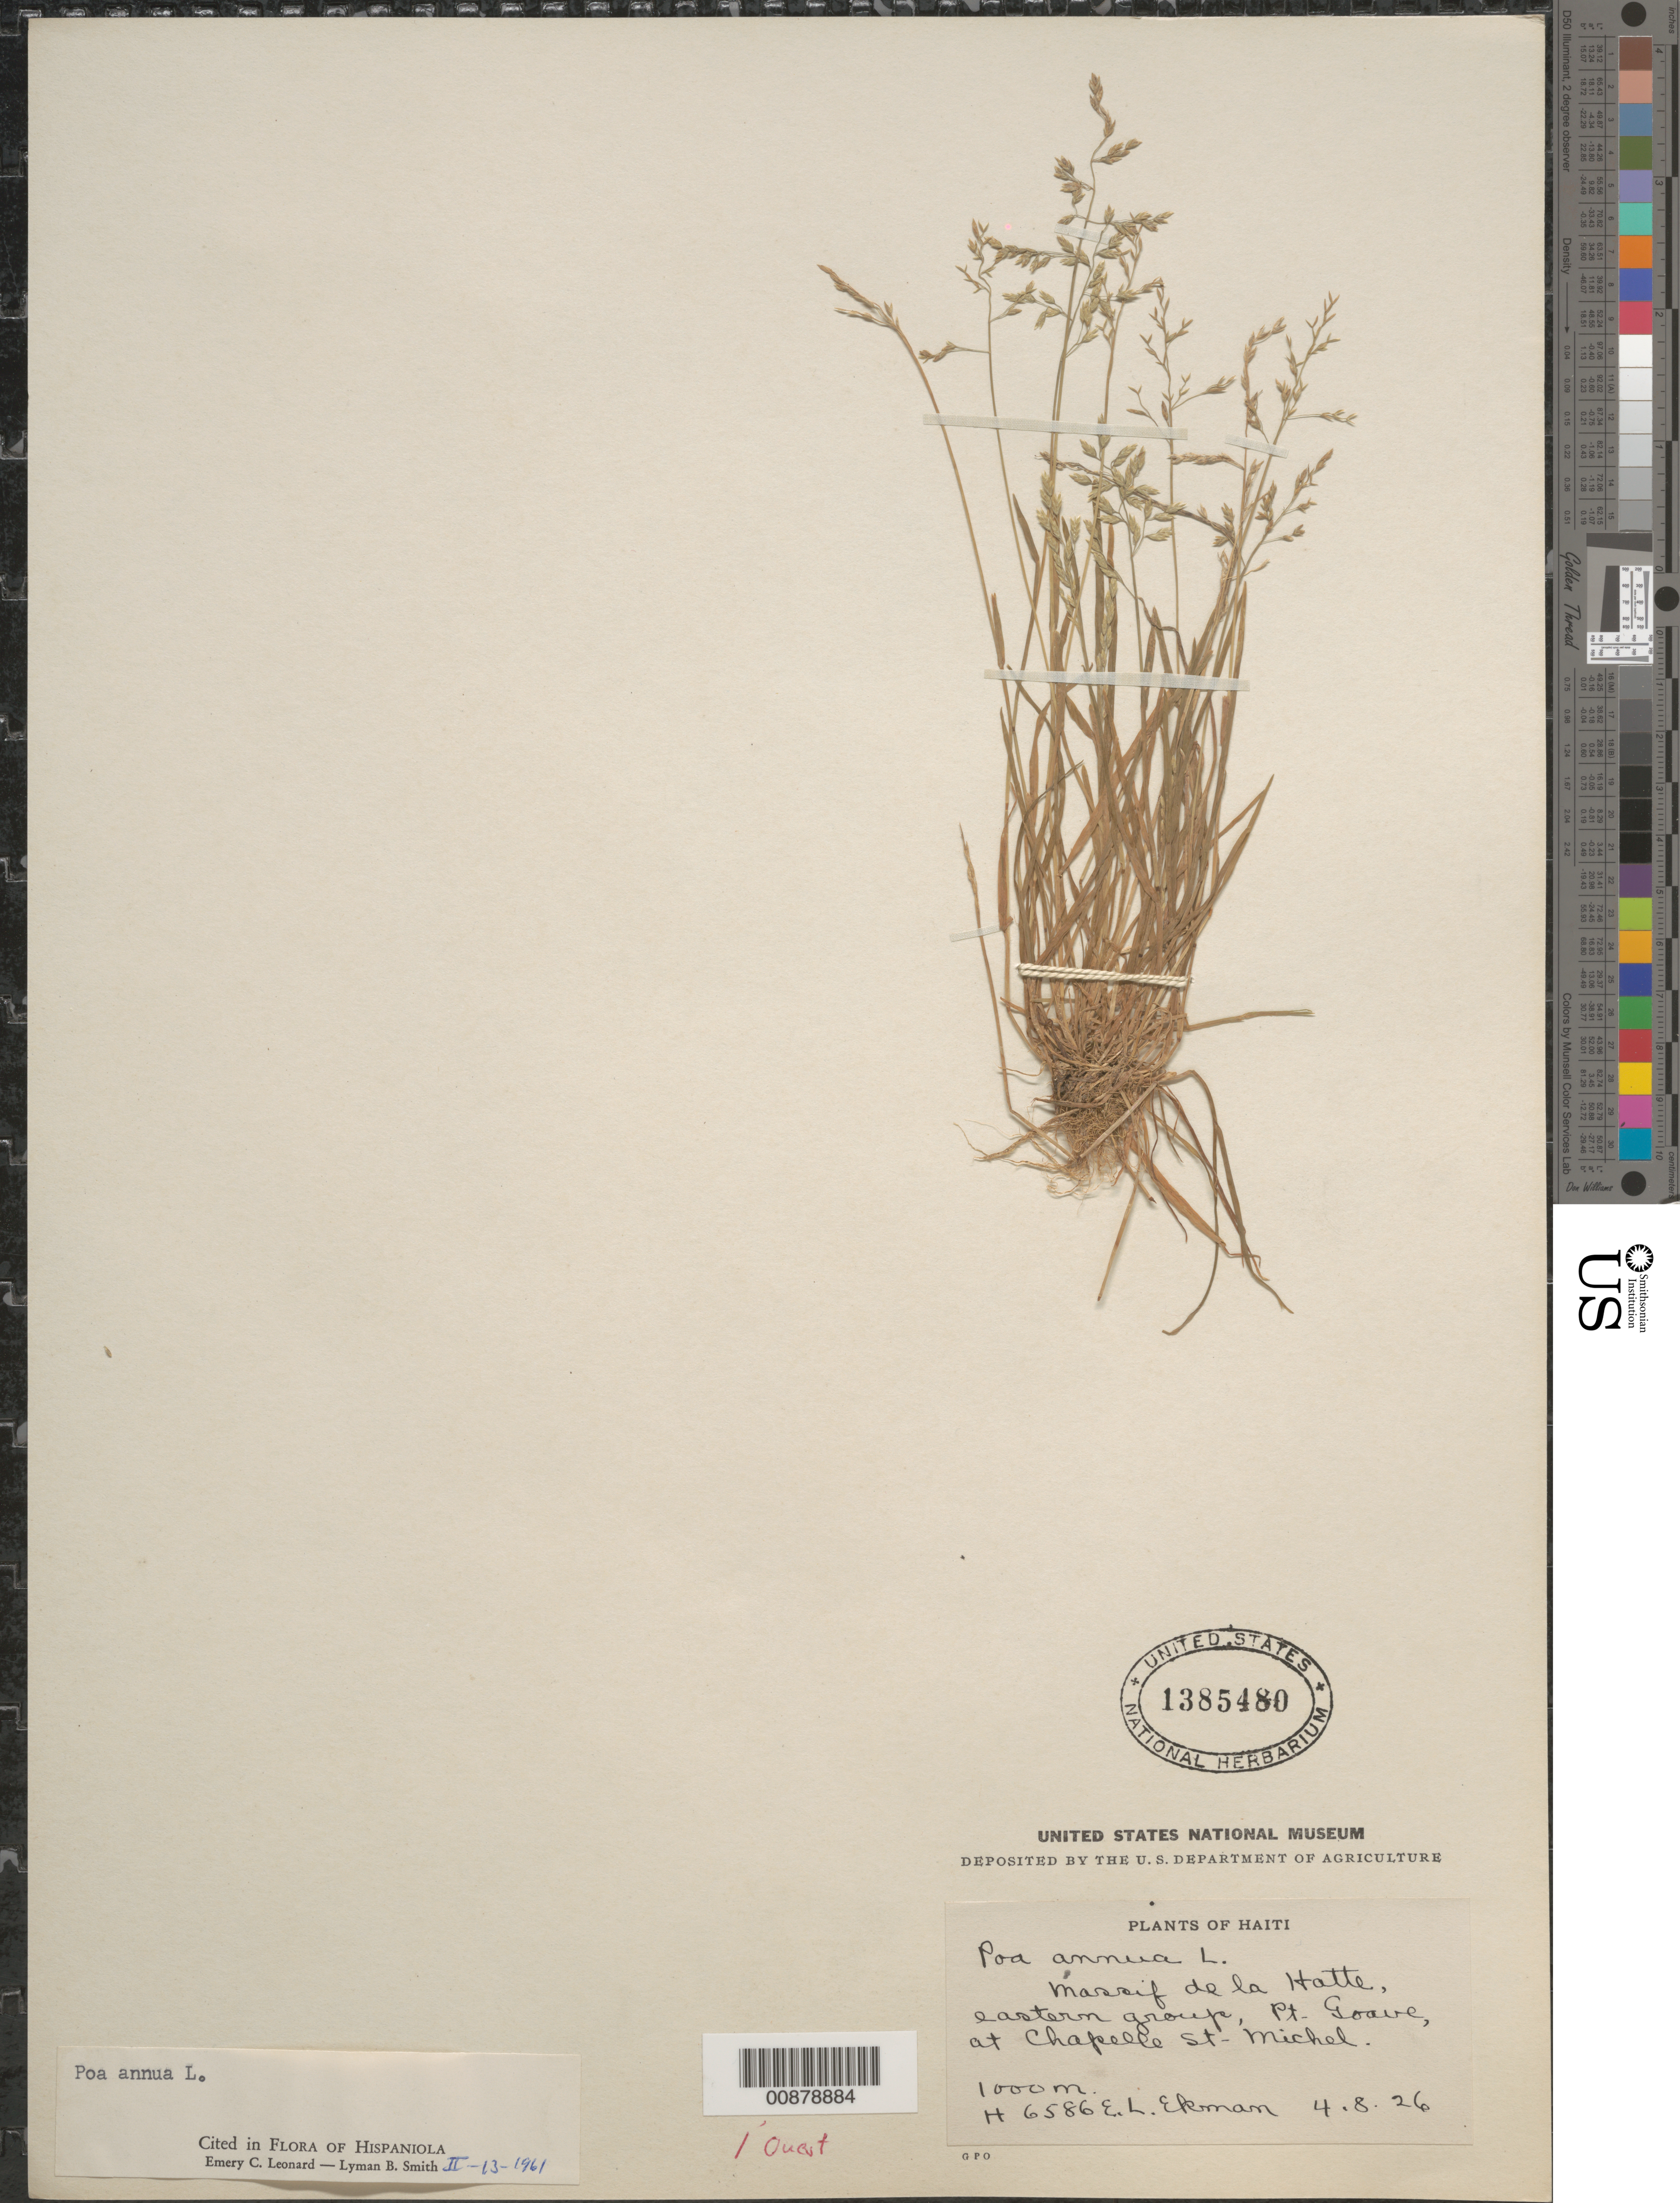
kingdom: Plantae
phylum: Tracheophyta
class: Liliopsida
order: Poales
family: Poaceae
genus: Poa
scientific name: Poa annua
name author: L.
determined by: Leonard, E. C.; Smith, L. B.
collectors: E. L. Ekman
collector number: H 6586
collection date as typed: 04 Aug 1926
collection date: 1926-08-04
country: Haiti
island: Hispaniola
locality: Massif de la Hotte, eastern group, Pt. Goave, at Chapelle St.-Michel.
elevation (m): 1000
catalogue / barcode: US 1385480